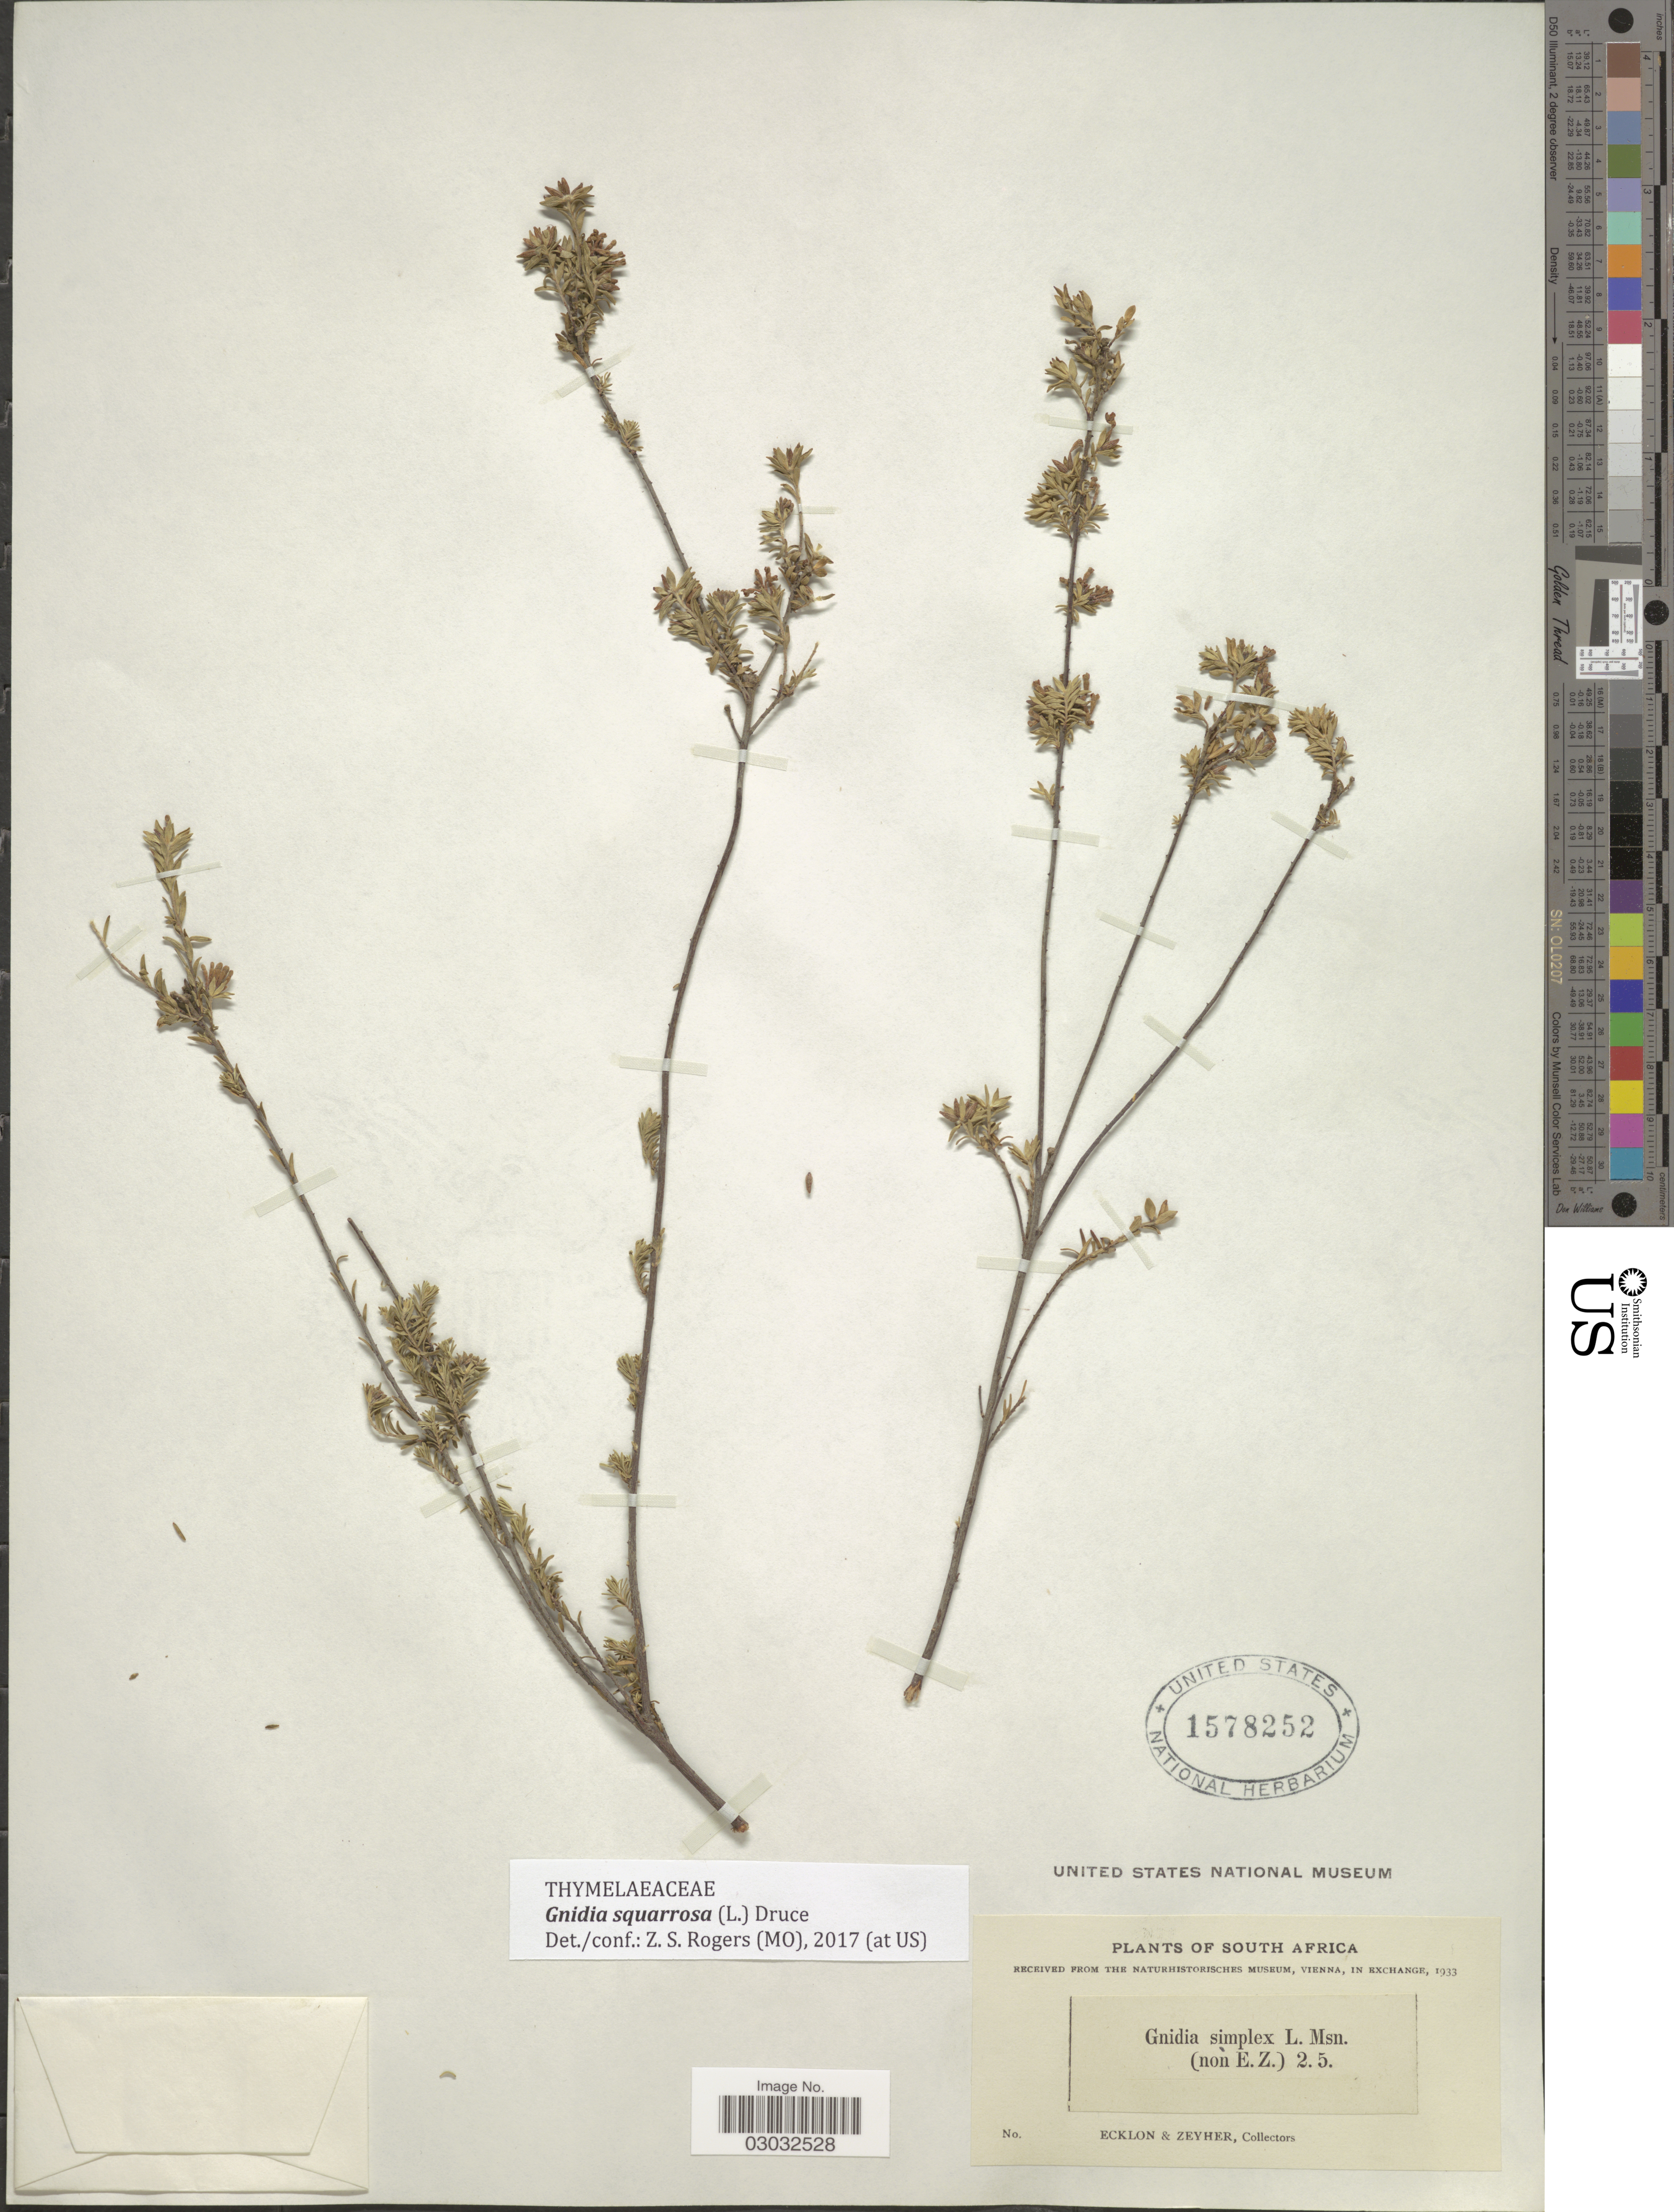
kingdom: Plantae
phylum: Tracheophyta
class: Magnoliopsida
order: Malvales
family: Thymelaeaceae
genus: Gnidia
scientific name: Gnidia squarrosa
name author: (L.) Druce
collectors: -. Ecklon & -. Zeyher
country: South Africa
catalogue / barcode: US 1578252